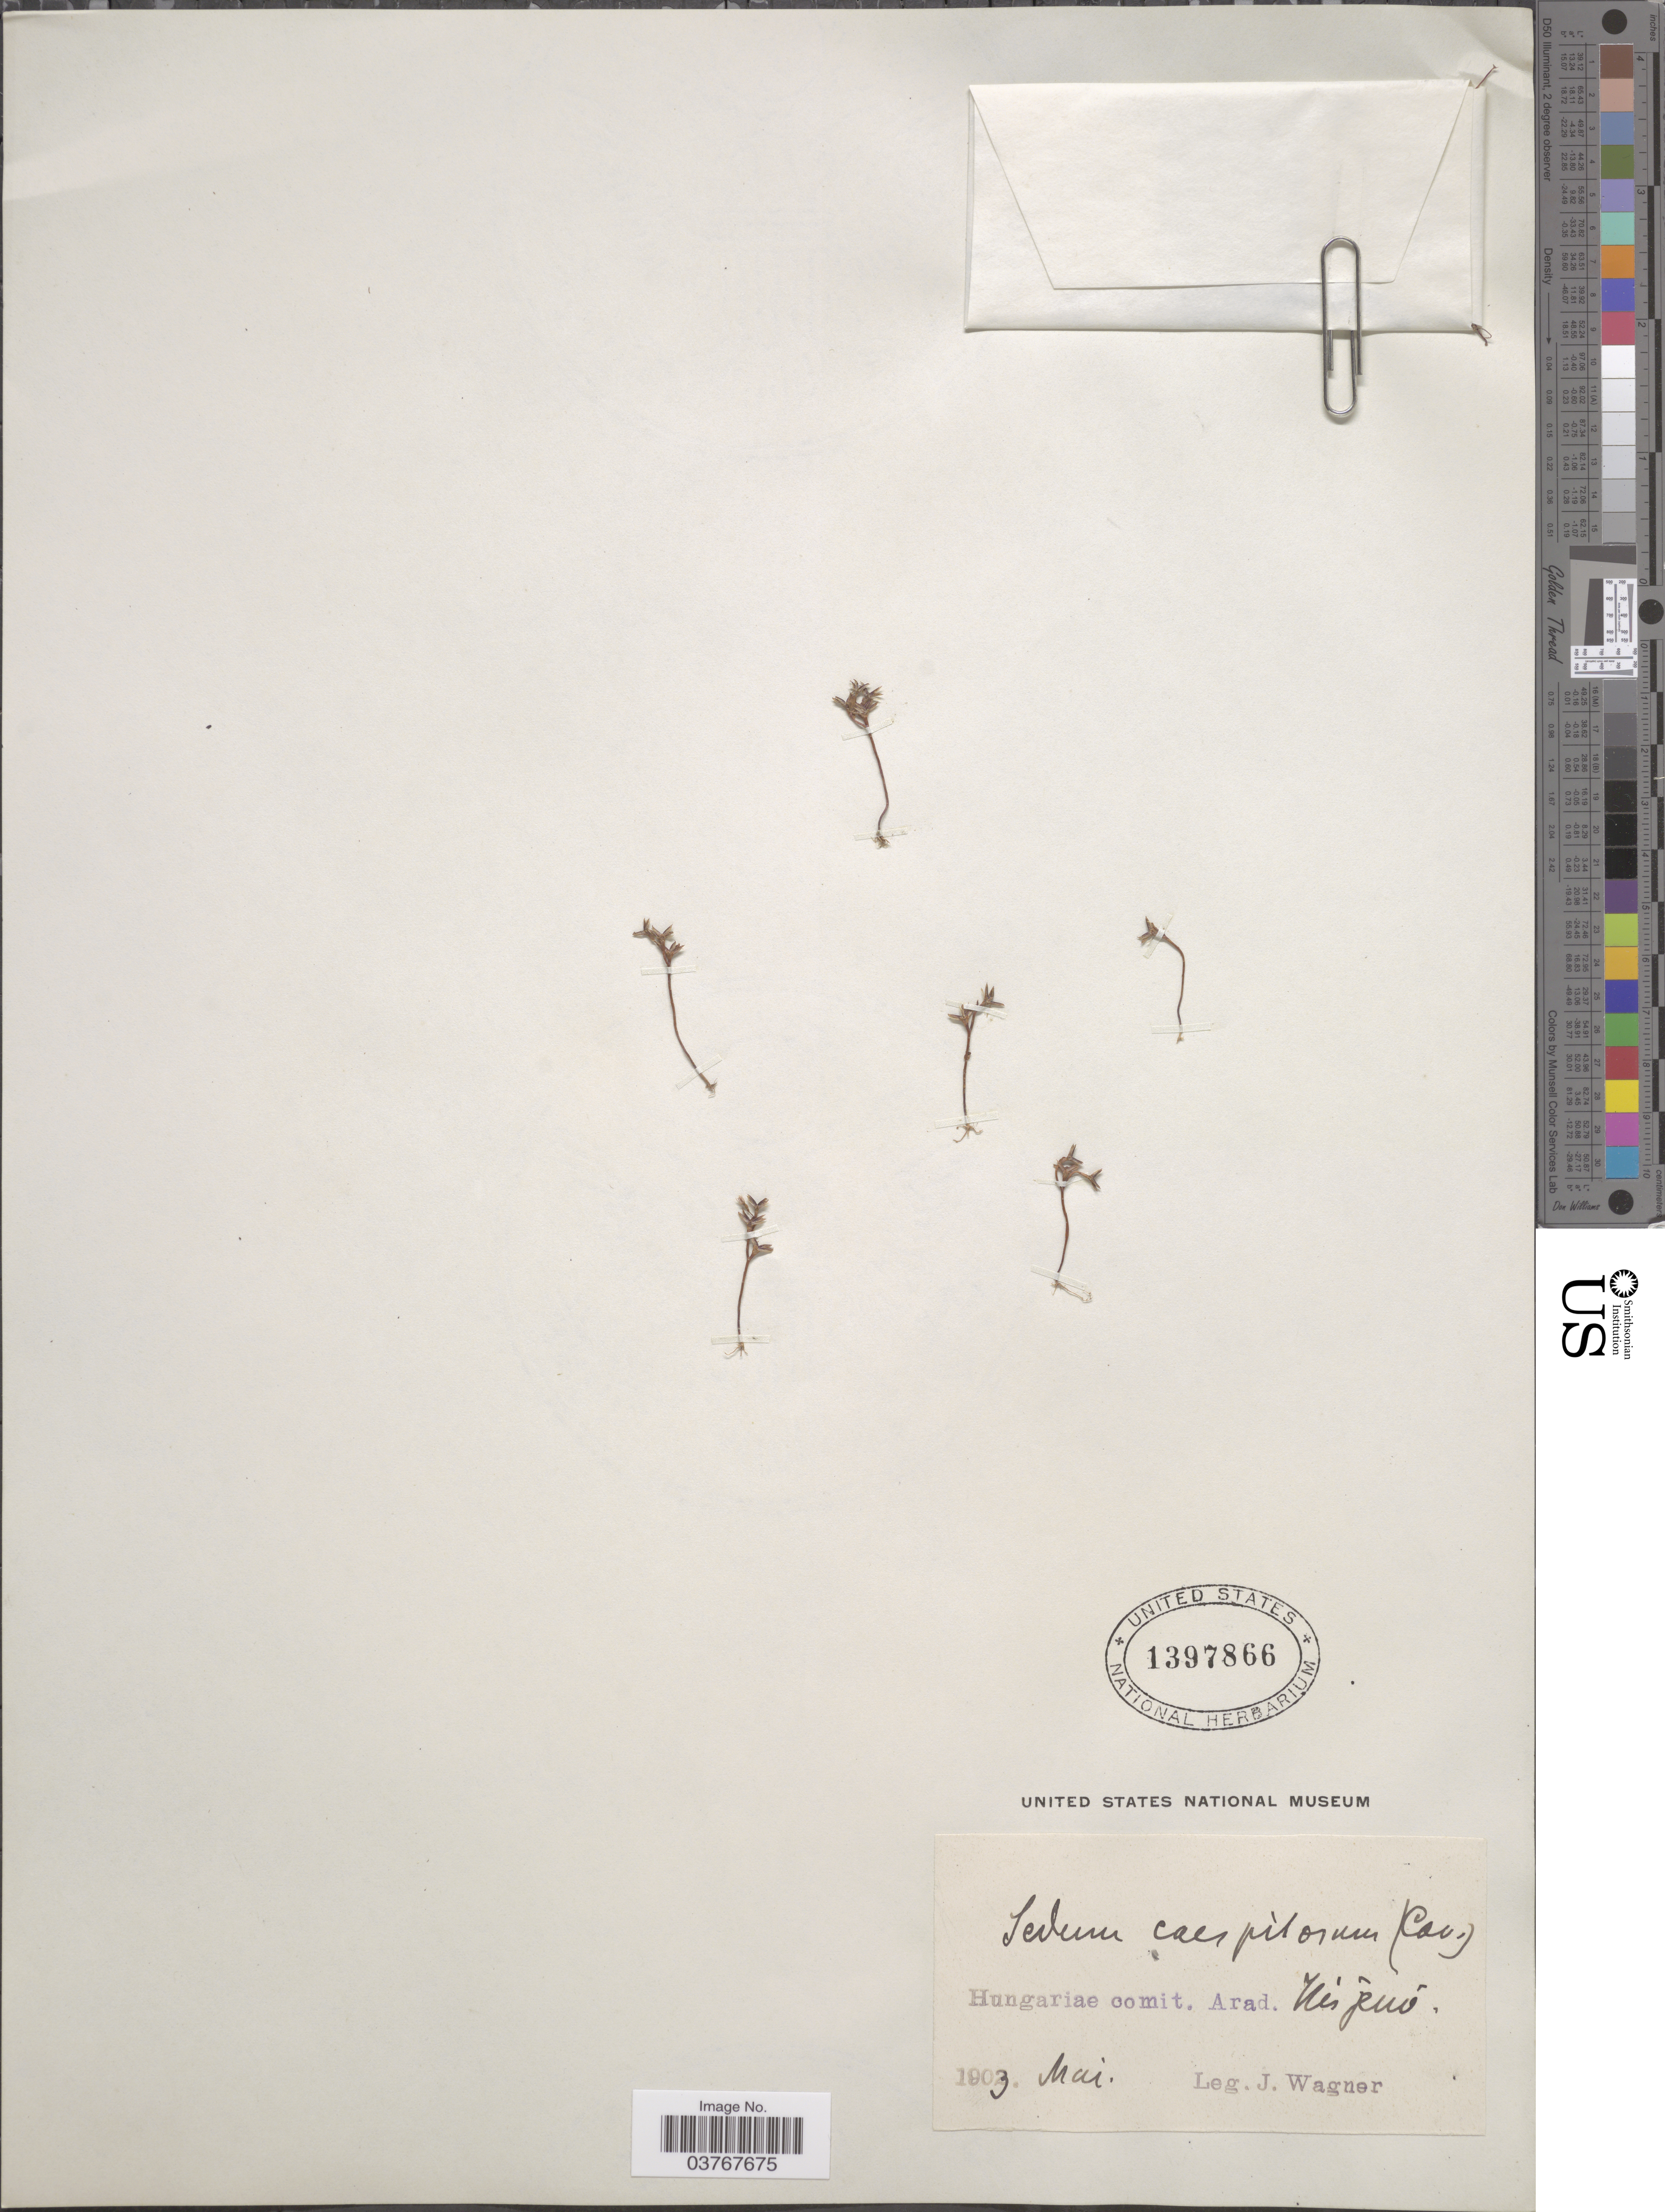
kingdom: Plantae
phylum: Tracheophyta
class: Magnoliopsida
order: Saxifragales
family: Crassulaceae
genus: Sedum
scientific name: Sedum caespitosum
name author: (Cav.) DC.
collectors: J. Wagner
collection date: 1903-05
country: Hungary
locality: Hungariae comit. Arad. Nis jeno. [interpreted]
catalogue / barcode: US 1397866